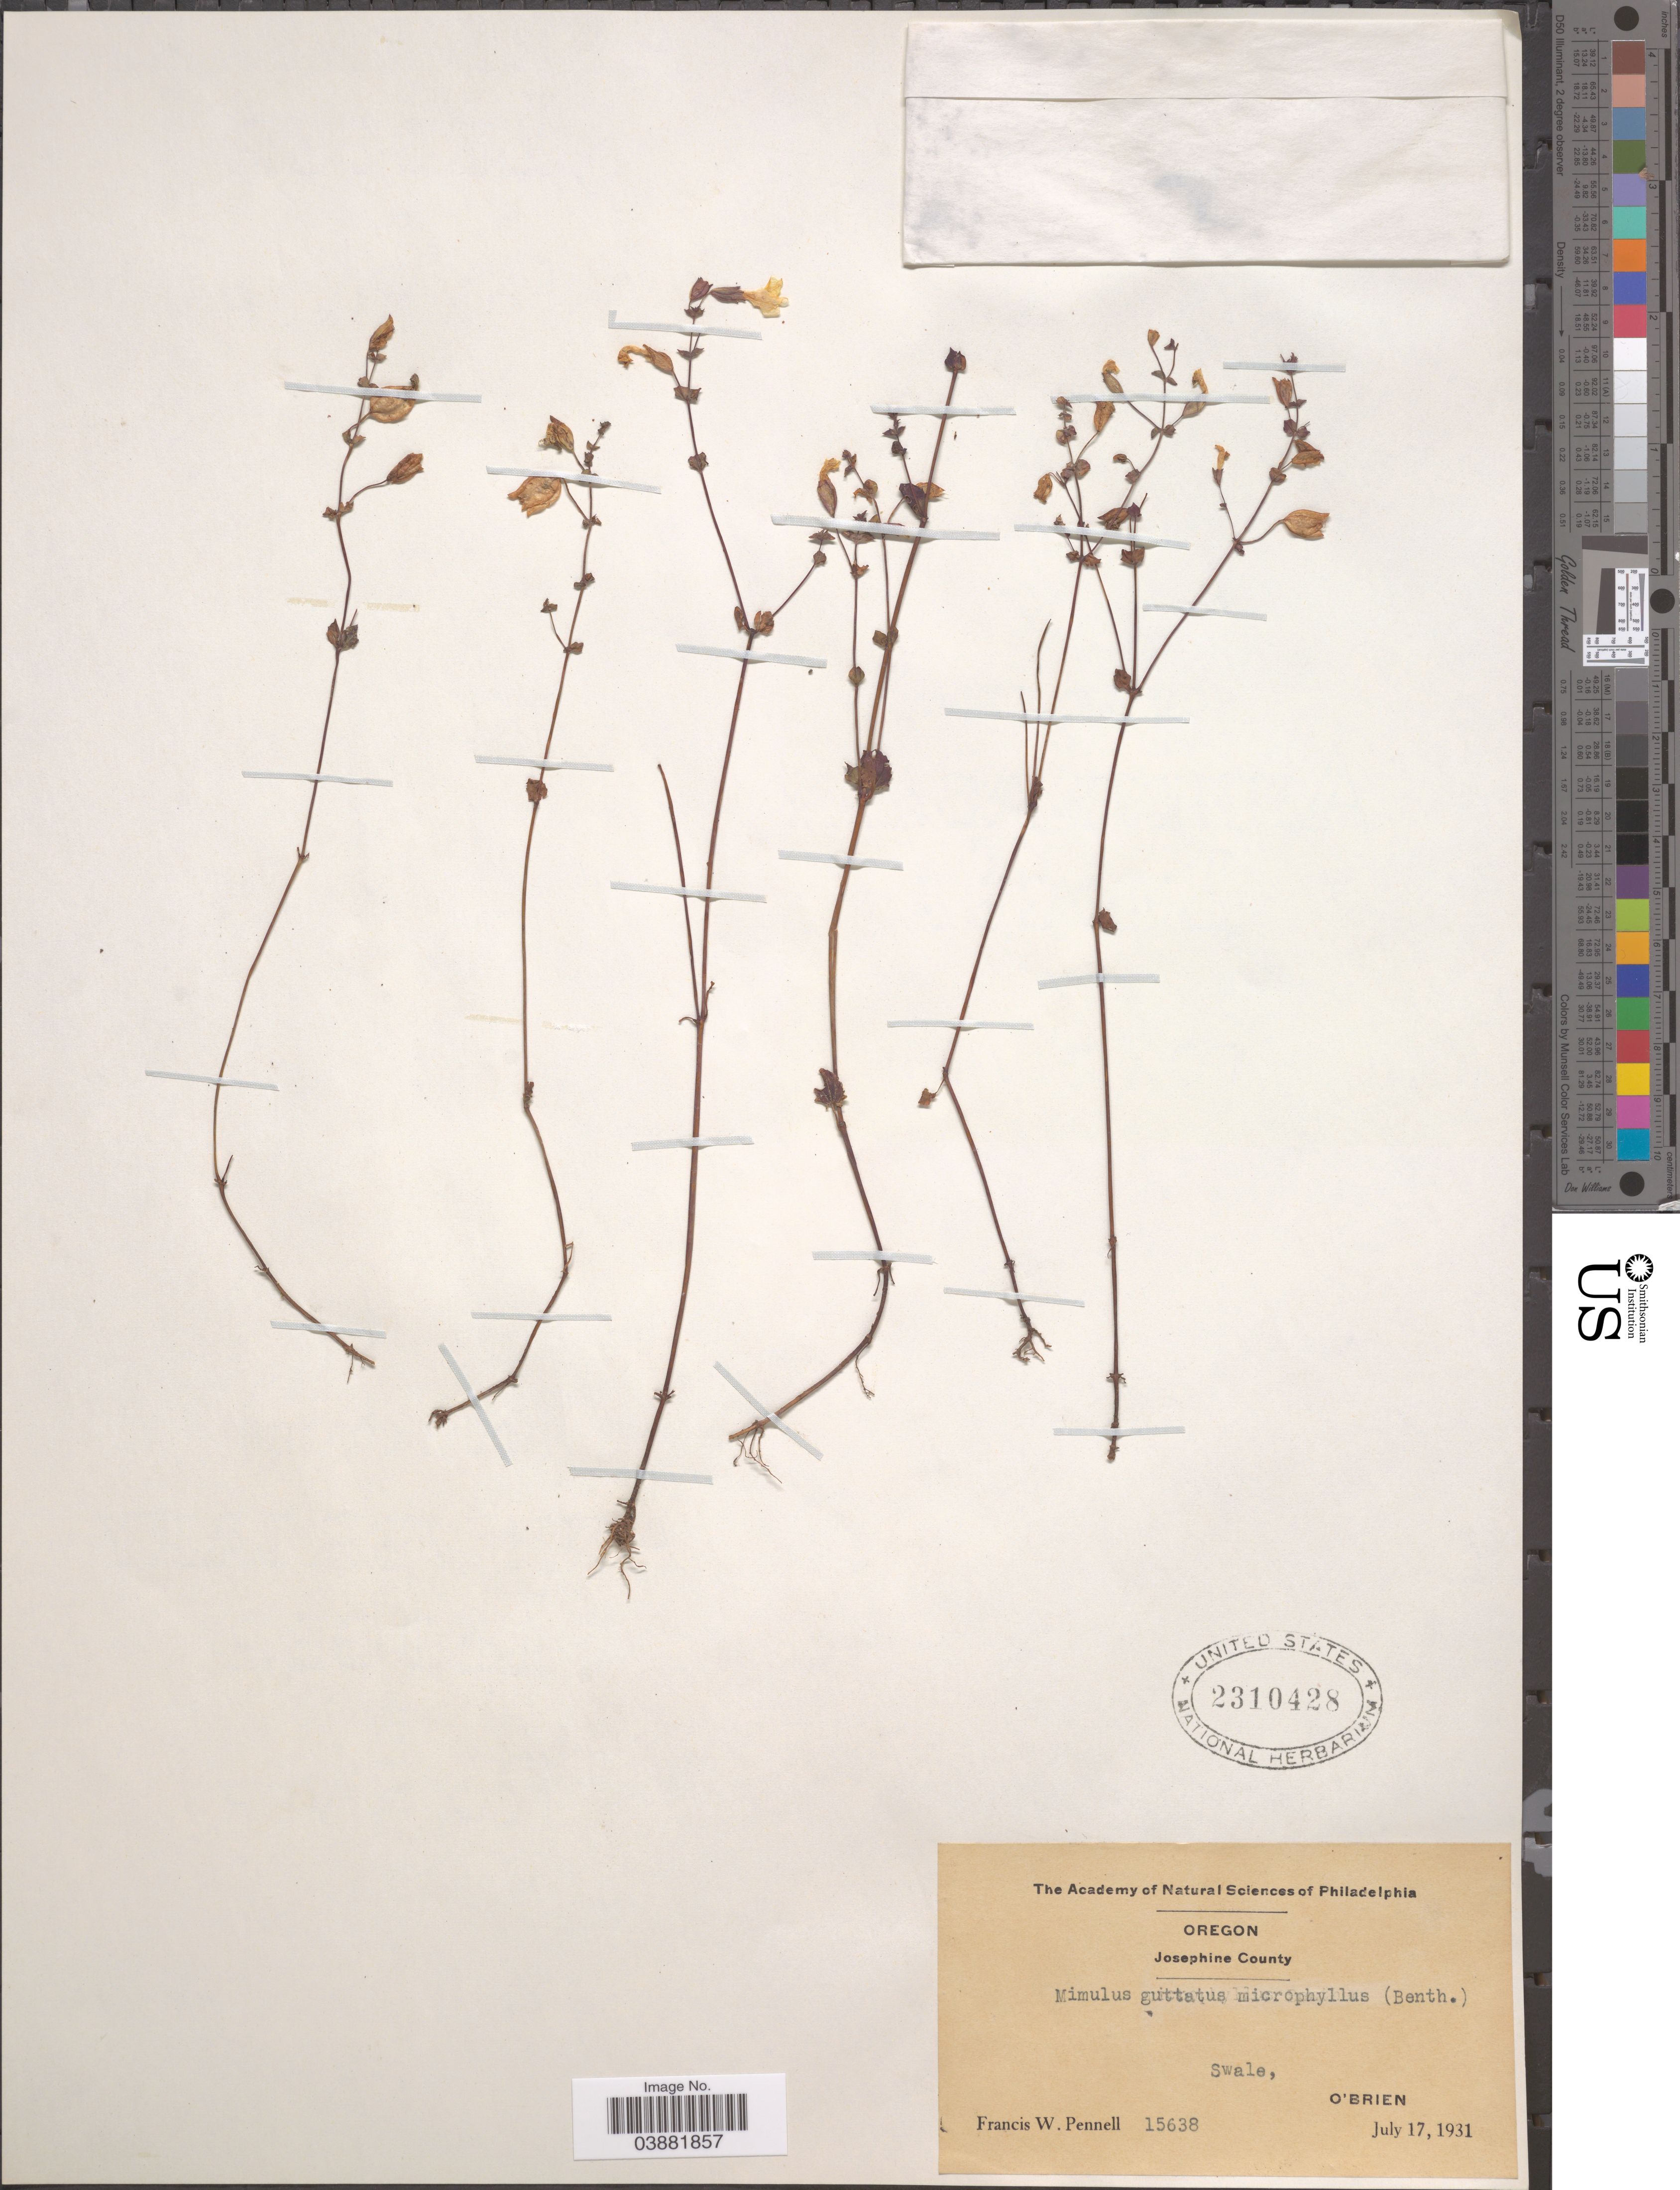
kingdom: Plantae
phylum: Tracheophyta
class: Magnoliopsida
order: Lamiales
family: Phrymaceae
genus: Mimulus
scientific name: Mimulus guttatus var. microphyllus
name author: (Benth.) Pennell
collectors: F. W. Pennell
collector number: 15638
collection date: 1931-07-17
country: United States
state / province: Oregon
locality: Josephine County. Swale, O'Brien.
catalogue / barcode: US 2310428